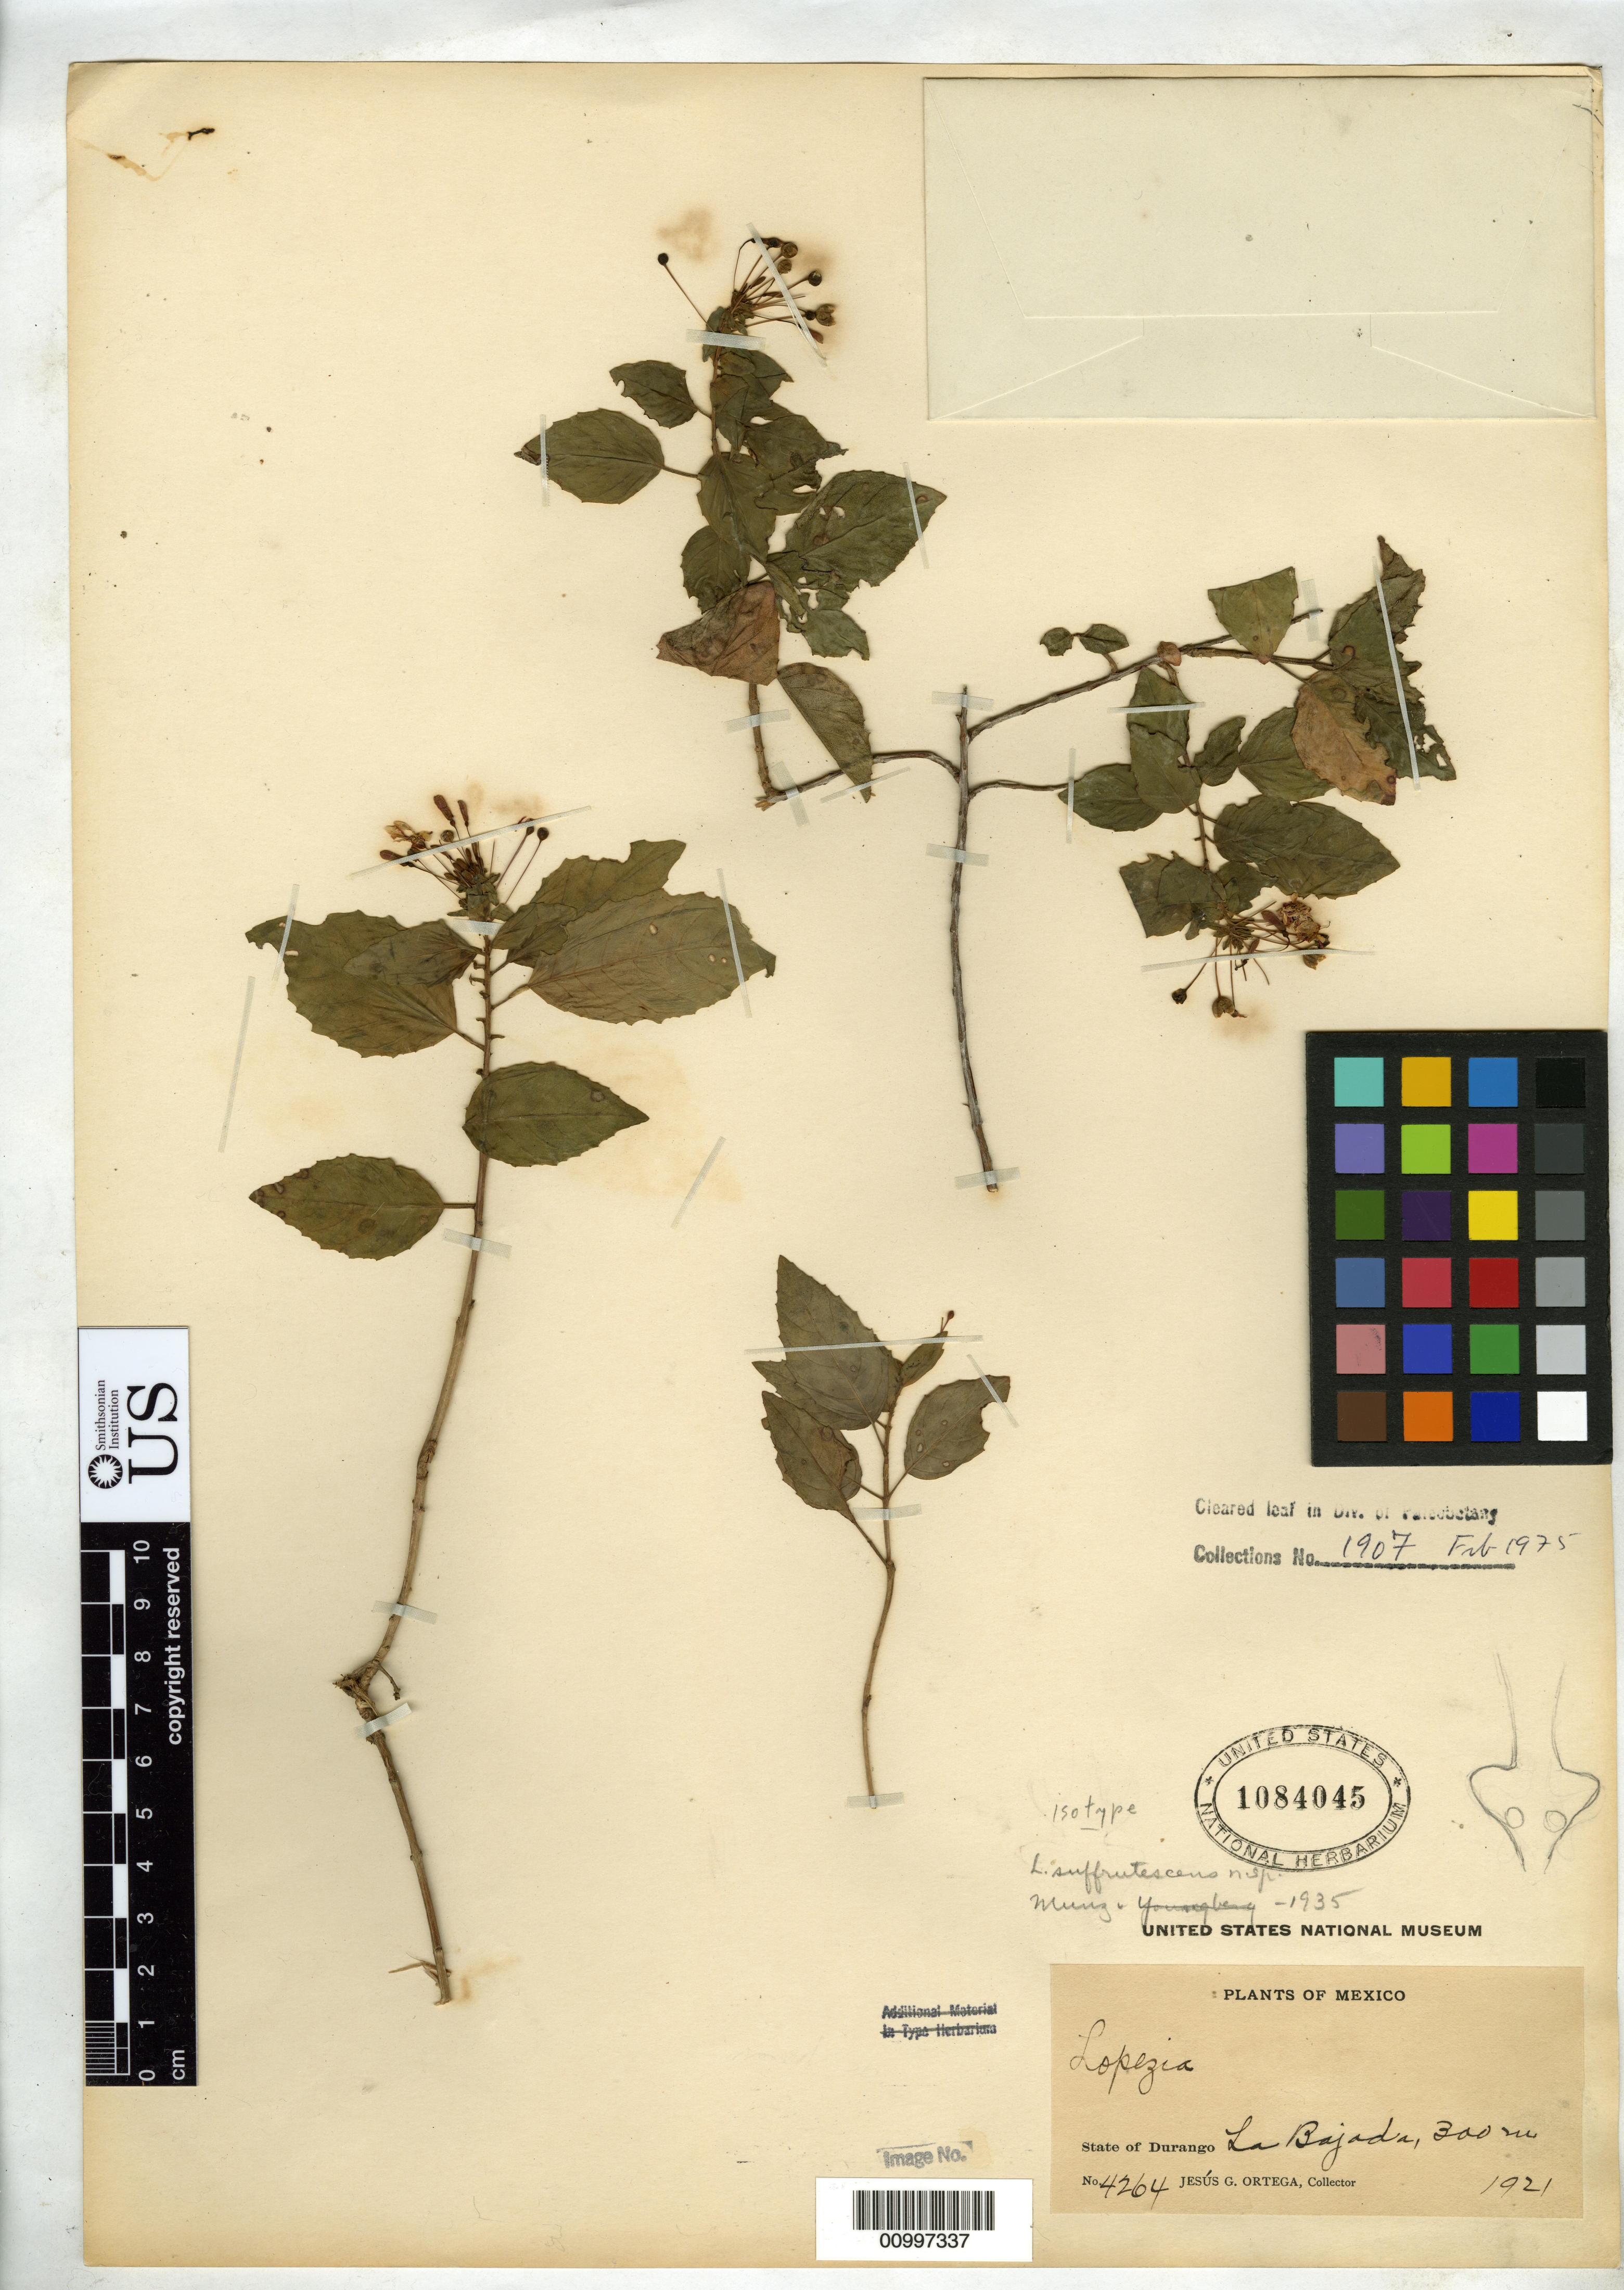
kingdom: Plantae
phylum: Tracheophyta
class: Magnoliopsida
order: Myrtales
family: Onagraceae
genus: Lopezia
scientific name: Lopezia suffrutescens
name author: Munz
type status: Isotype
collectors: J. Ortega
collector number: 4264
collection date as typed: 1921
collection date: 1921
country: Mexico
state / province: Durango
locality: La Bajada.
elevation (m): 300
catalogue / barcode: US 1084045